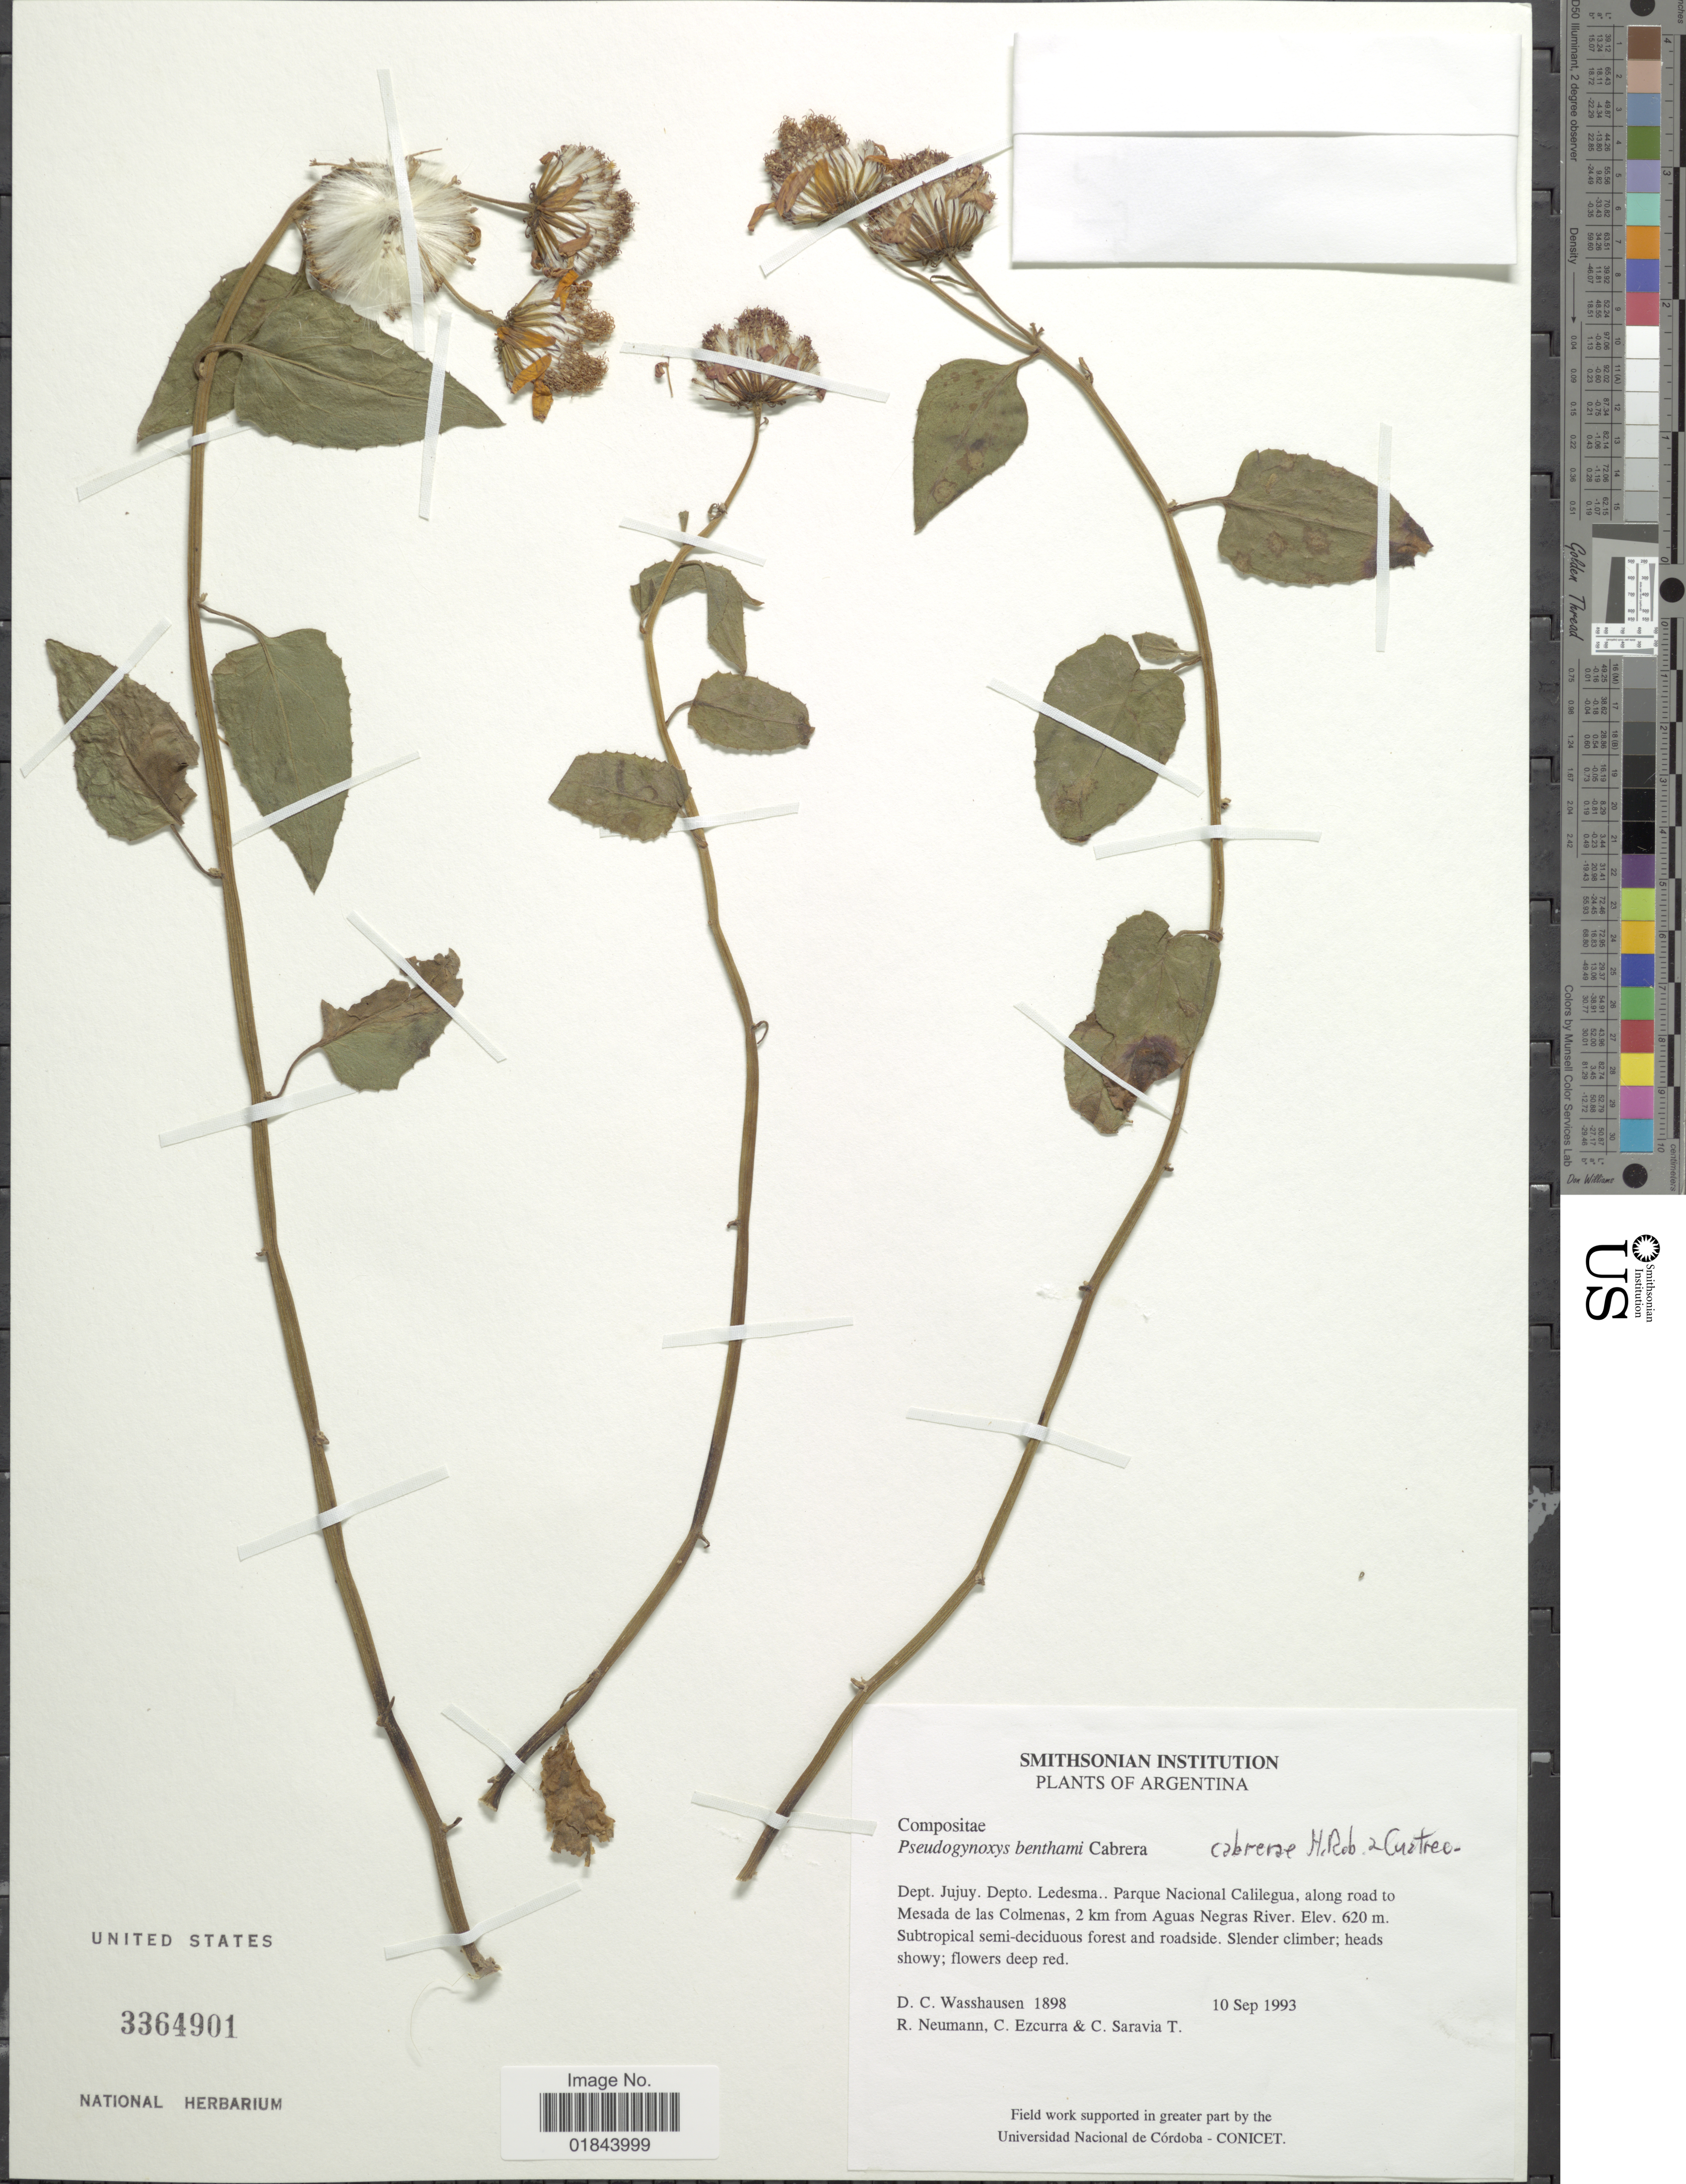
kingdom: Plantae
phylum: Tracheophyta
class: Magnoliopsida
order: Asterales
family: Asteraceae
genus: Pseudogynoxys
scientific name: Pseudogynoxys cabrerae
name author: H. Rob. & Cuatrec.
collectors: D. C. Wasshausen, R. Neumann, C. Ezcurra & C. Saravia T.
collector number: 1898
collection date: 1993-09-10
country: Argentina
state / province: Jujuy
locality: Dept. Jujuy. Depto Ledesma.. parque Nacional Calilegua, along road to Mesada de las Colmenas, 2 km from Aguas Negras River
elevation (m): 620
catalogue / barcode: US 3364901